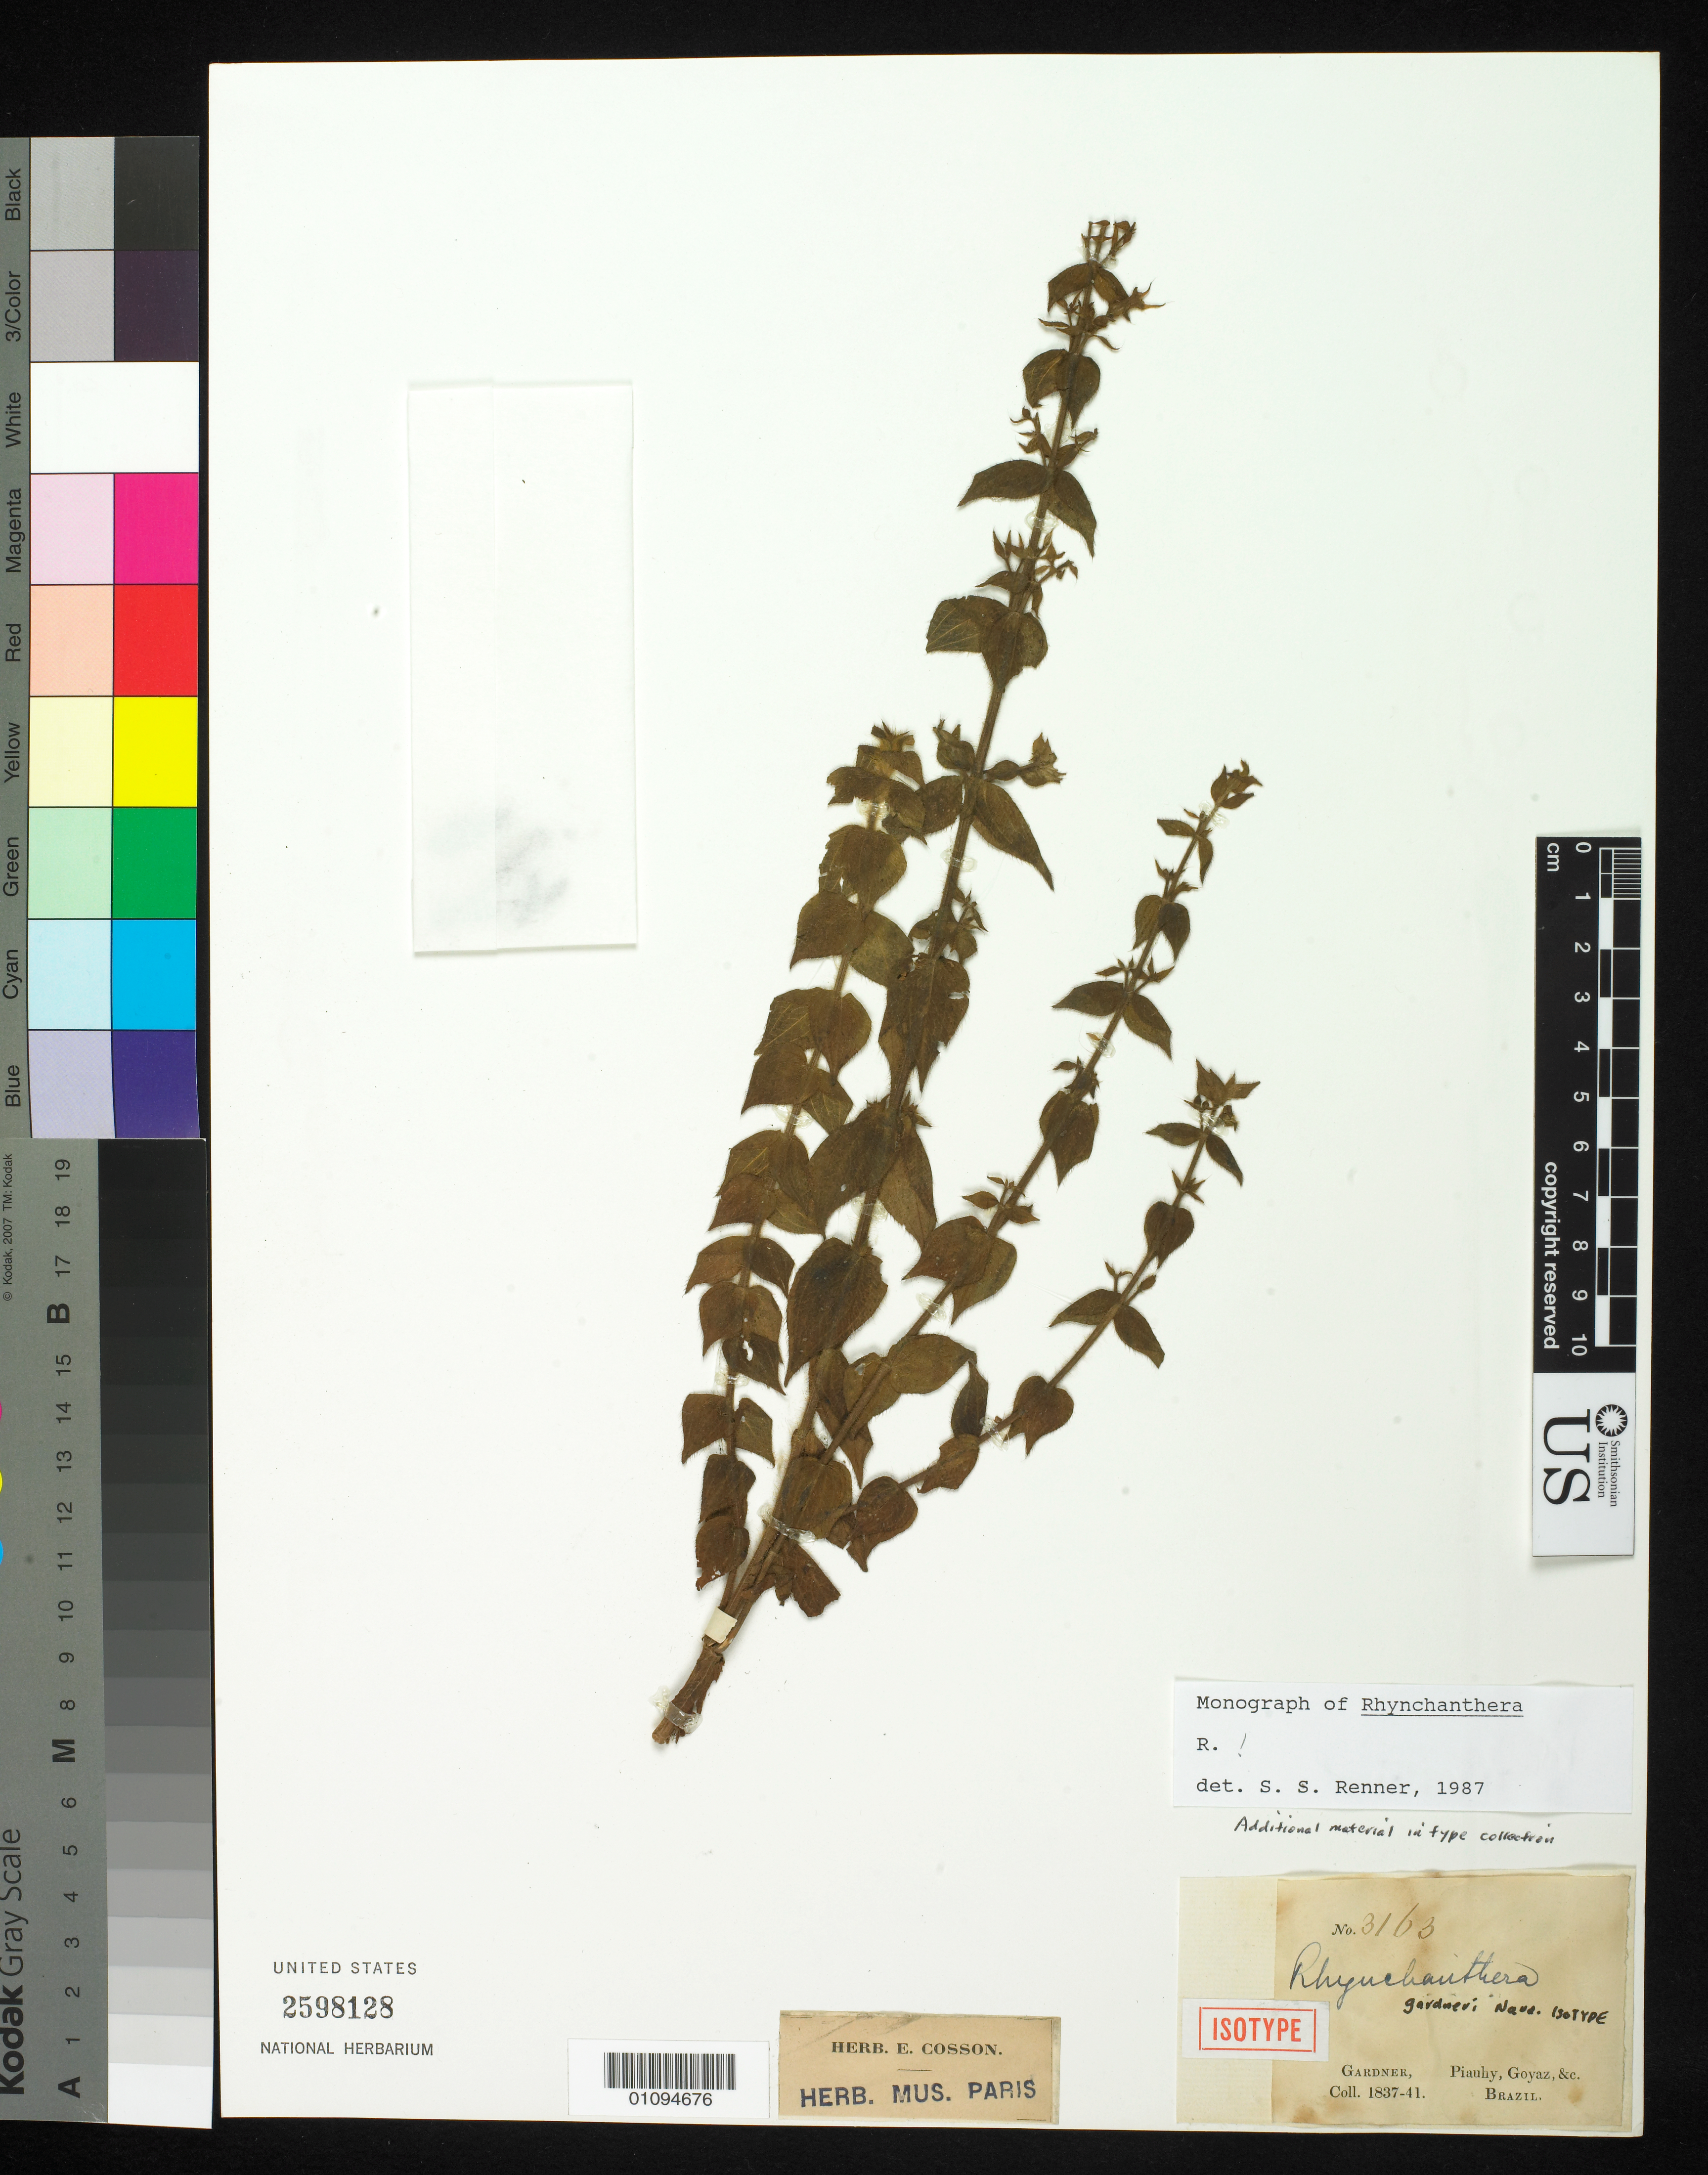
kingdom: Plantae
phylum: Tracheophyta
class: Magnoliopsida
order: Myrtales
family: Melastomataceae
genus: Rhynchanthera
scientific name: Rhynchanthera gardneri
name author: Naudin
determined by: Renner, S. S.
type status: Type Collection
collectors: G. Gardner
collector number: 3163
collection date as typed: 1837 to -- --- 1841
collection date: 1837/1841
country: Brazil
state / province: Goiás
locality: Piauhy, Goyaz, &c.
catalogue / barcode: US 2598128